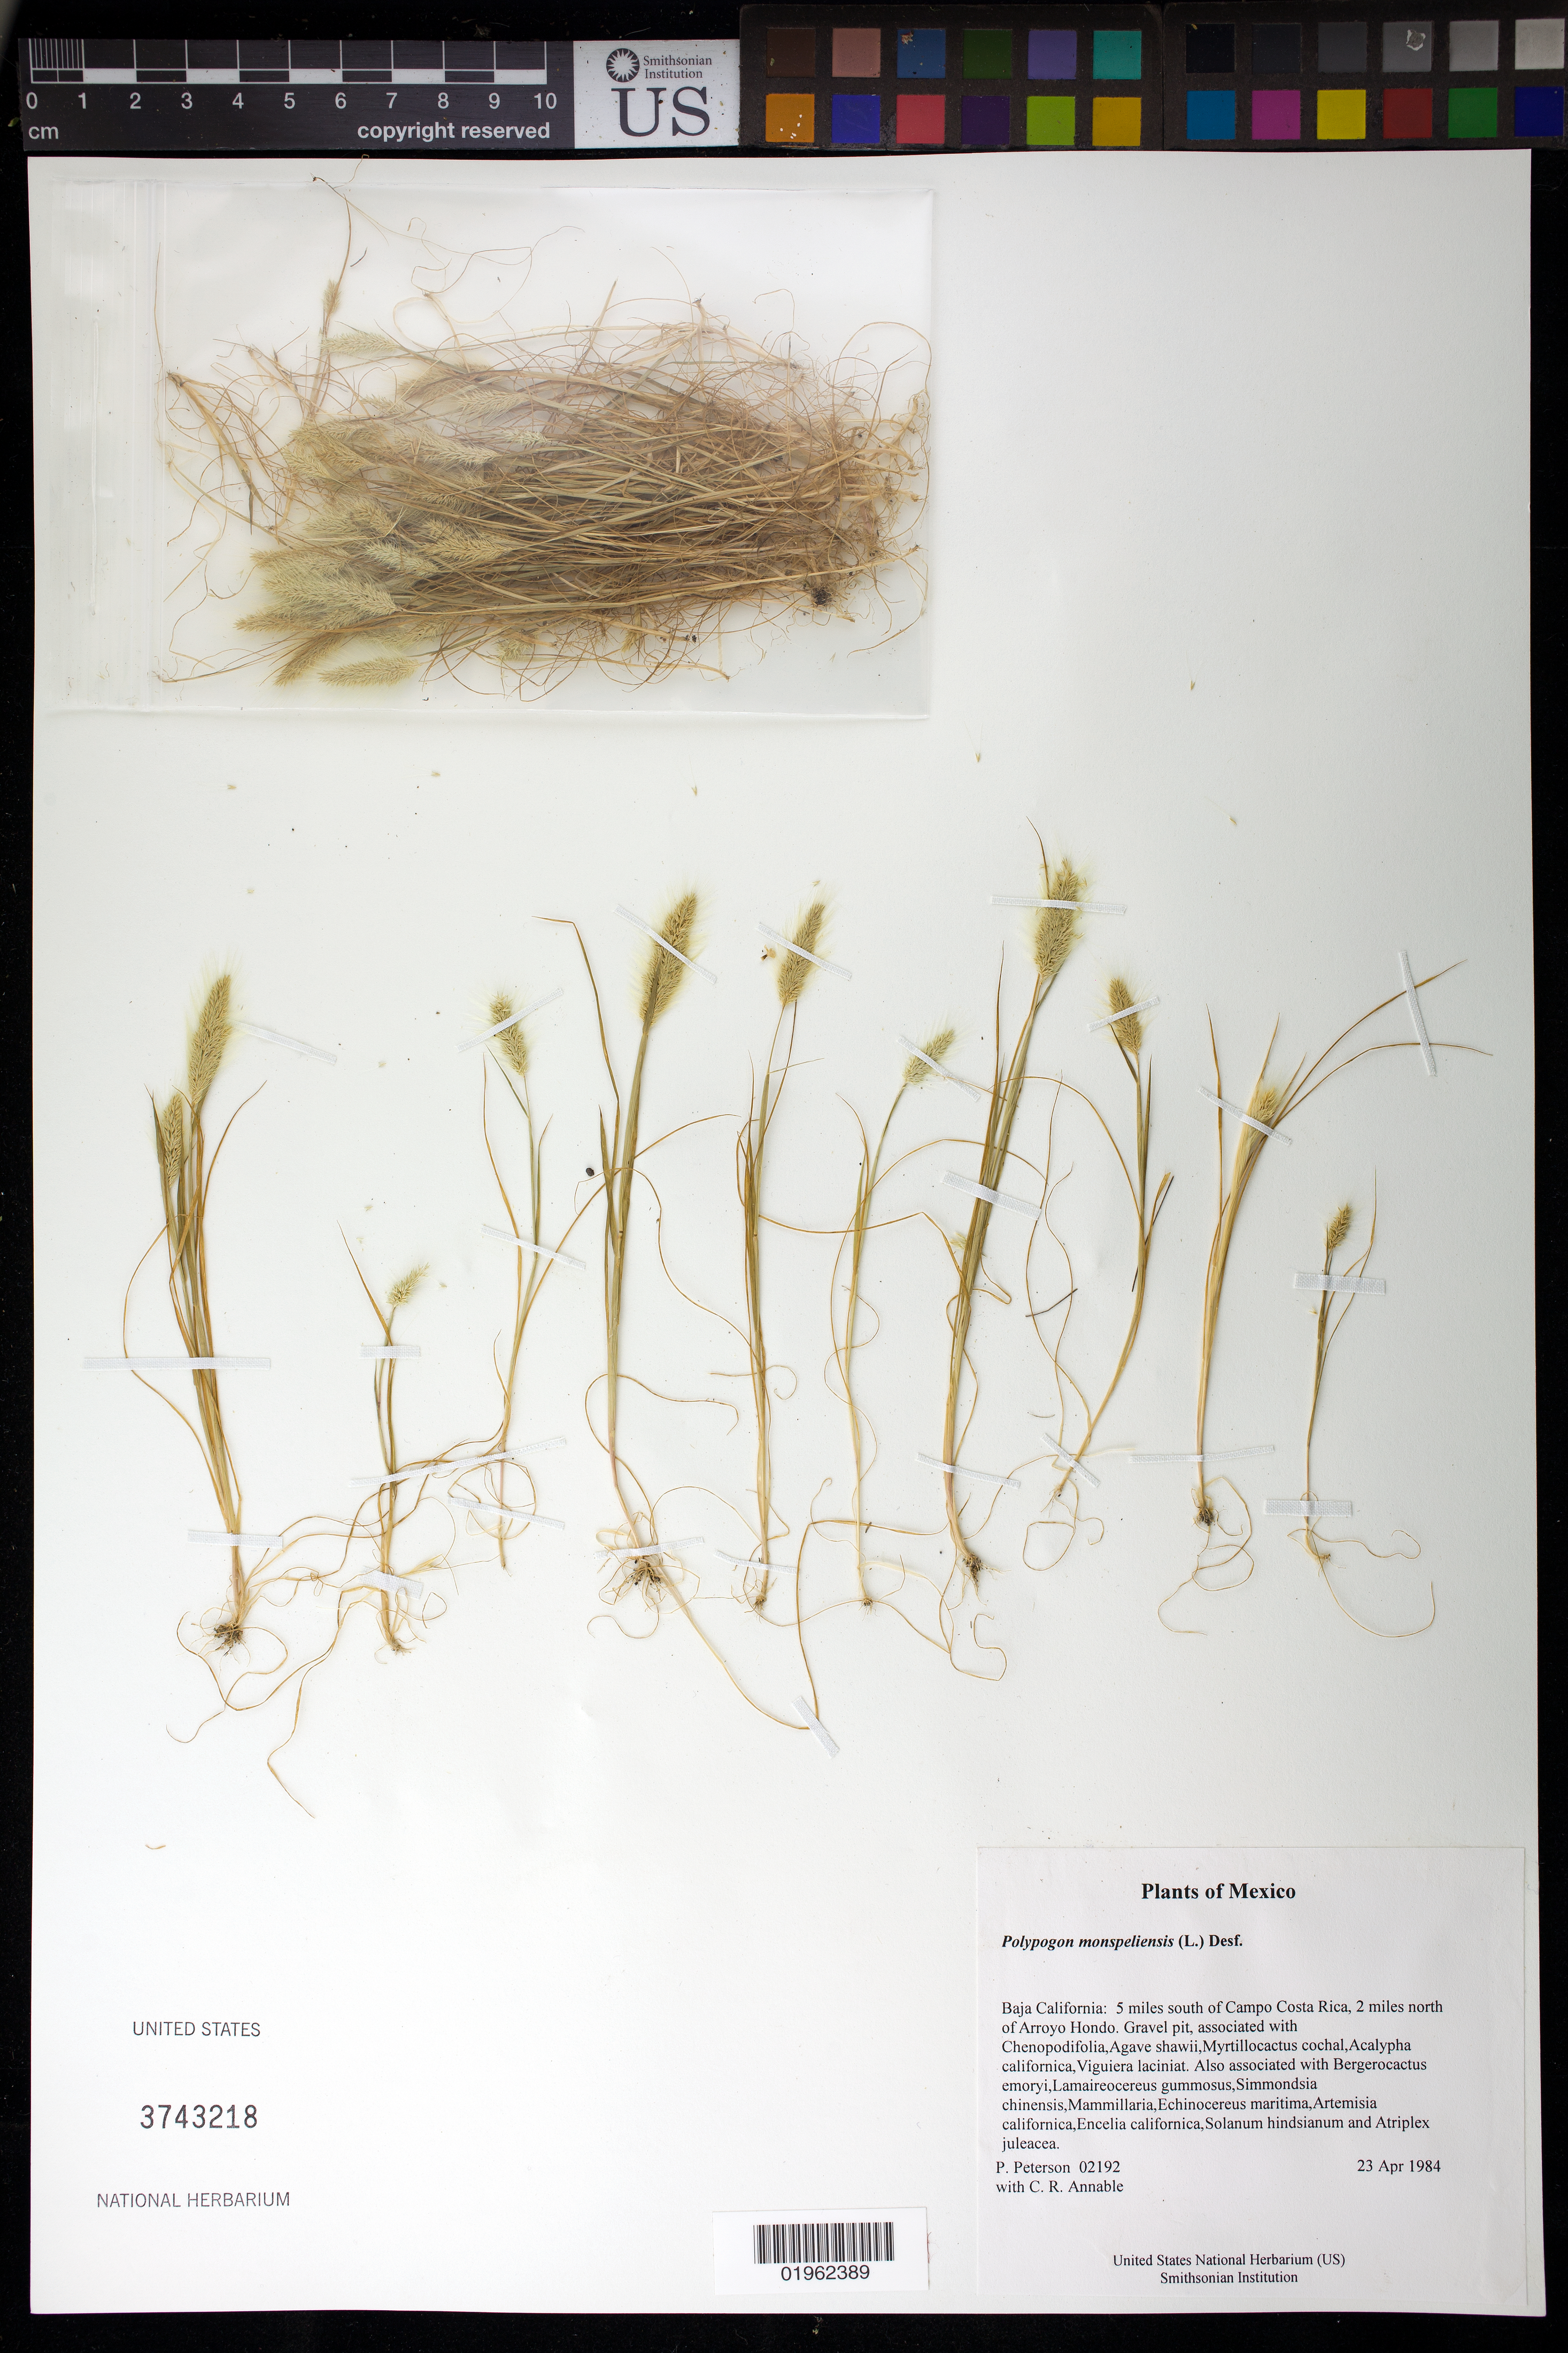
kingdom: Plantae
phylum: Tracheophyta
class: Liliopsida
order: Poales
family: Poaceae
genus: Polypogon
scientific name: Polypogon monspeliensis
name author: (L.) Desf.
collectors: P. M. Peterson & C. R. Annable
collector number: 02192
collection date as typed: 23 Apr 1984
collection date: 1984-04-23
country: Mexico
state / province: Baja California Norte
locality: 5 miles south of Campo Costa Rica, 2 miles north of Arroyo Hondo.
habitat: Gravel pit, associated with Chenopodifolia,Agave shawii,Myrtillocactus cochal,Acalypha californica,Viguiera laciniat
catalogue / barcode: US 3743218